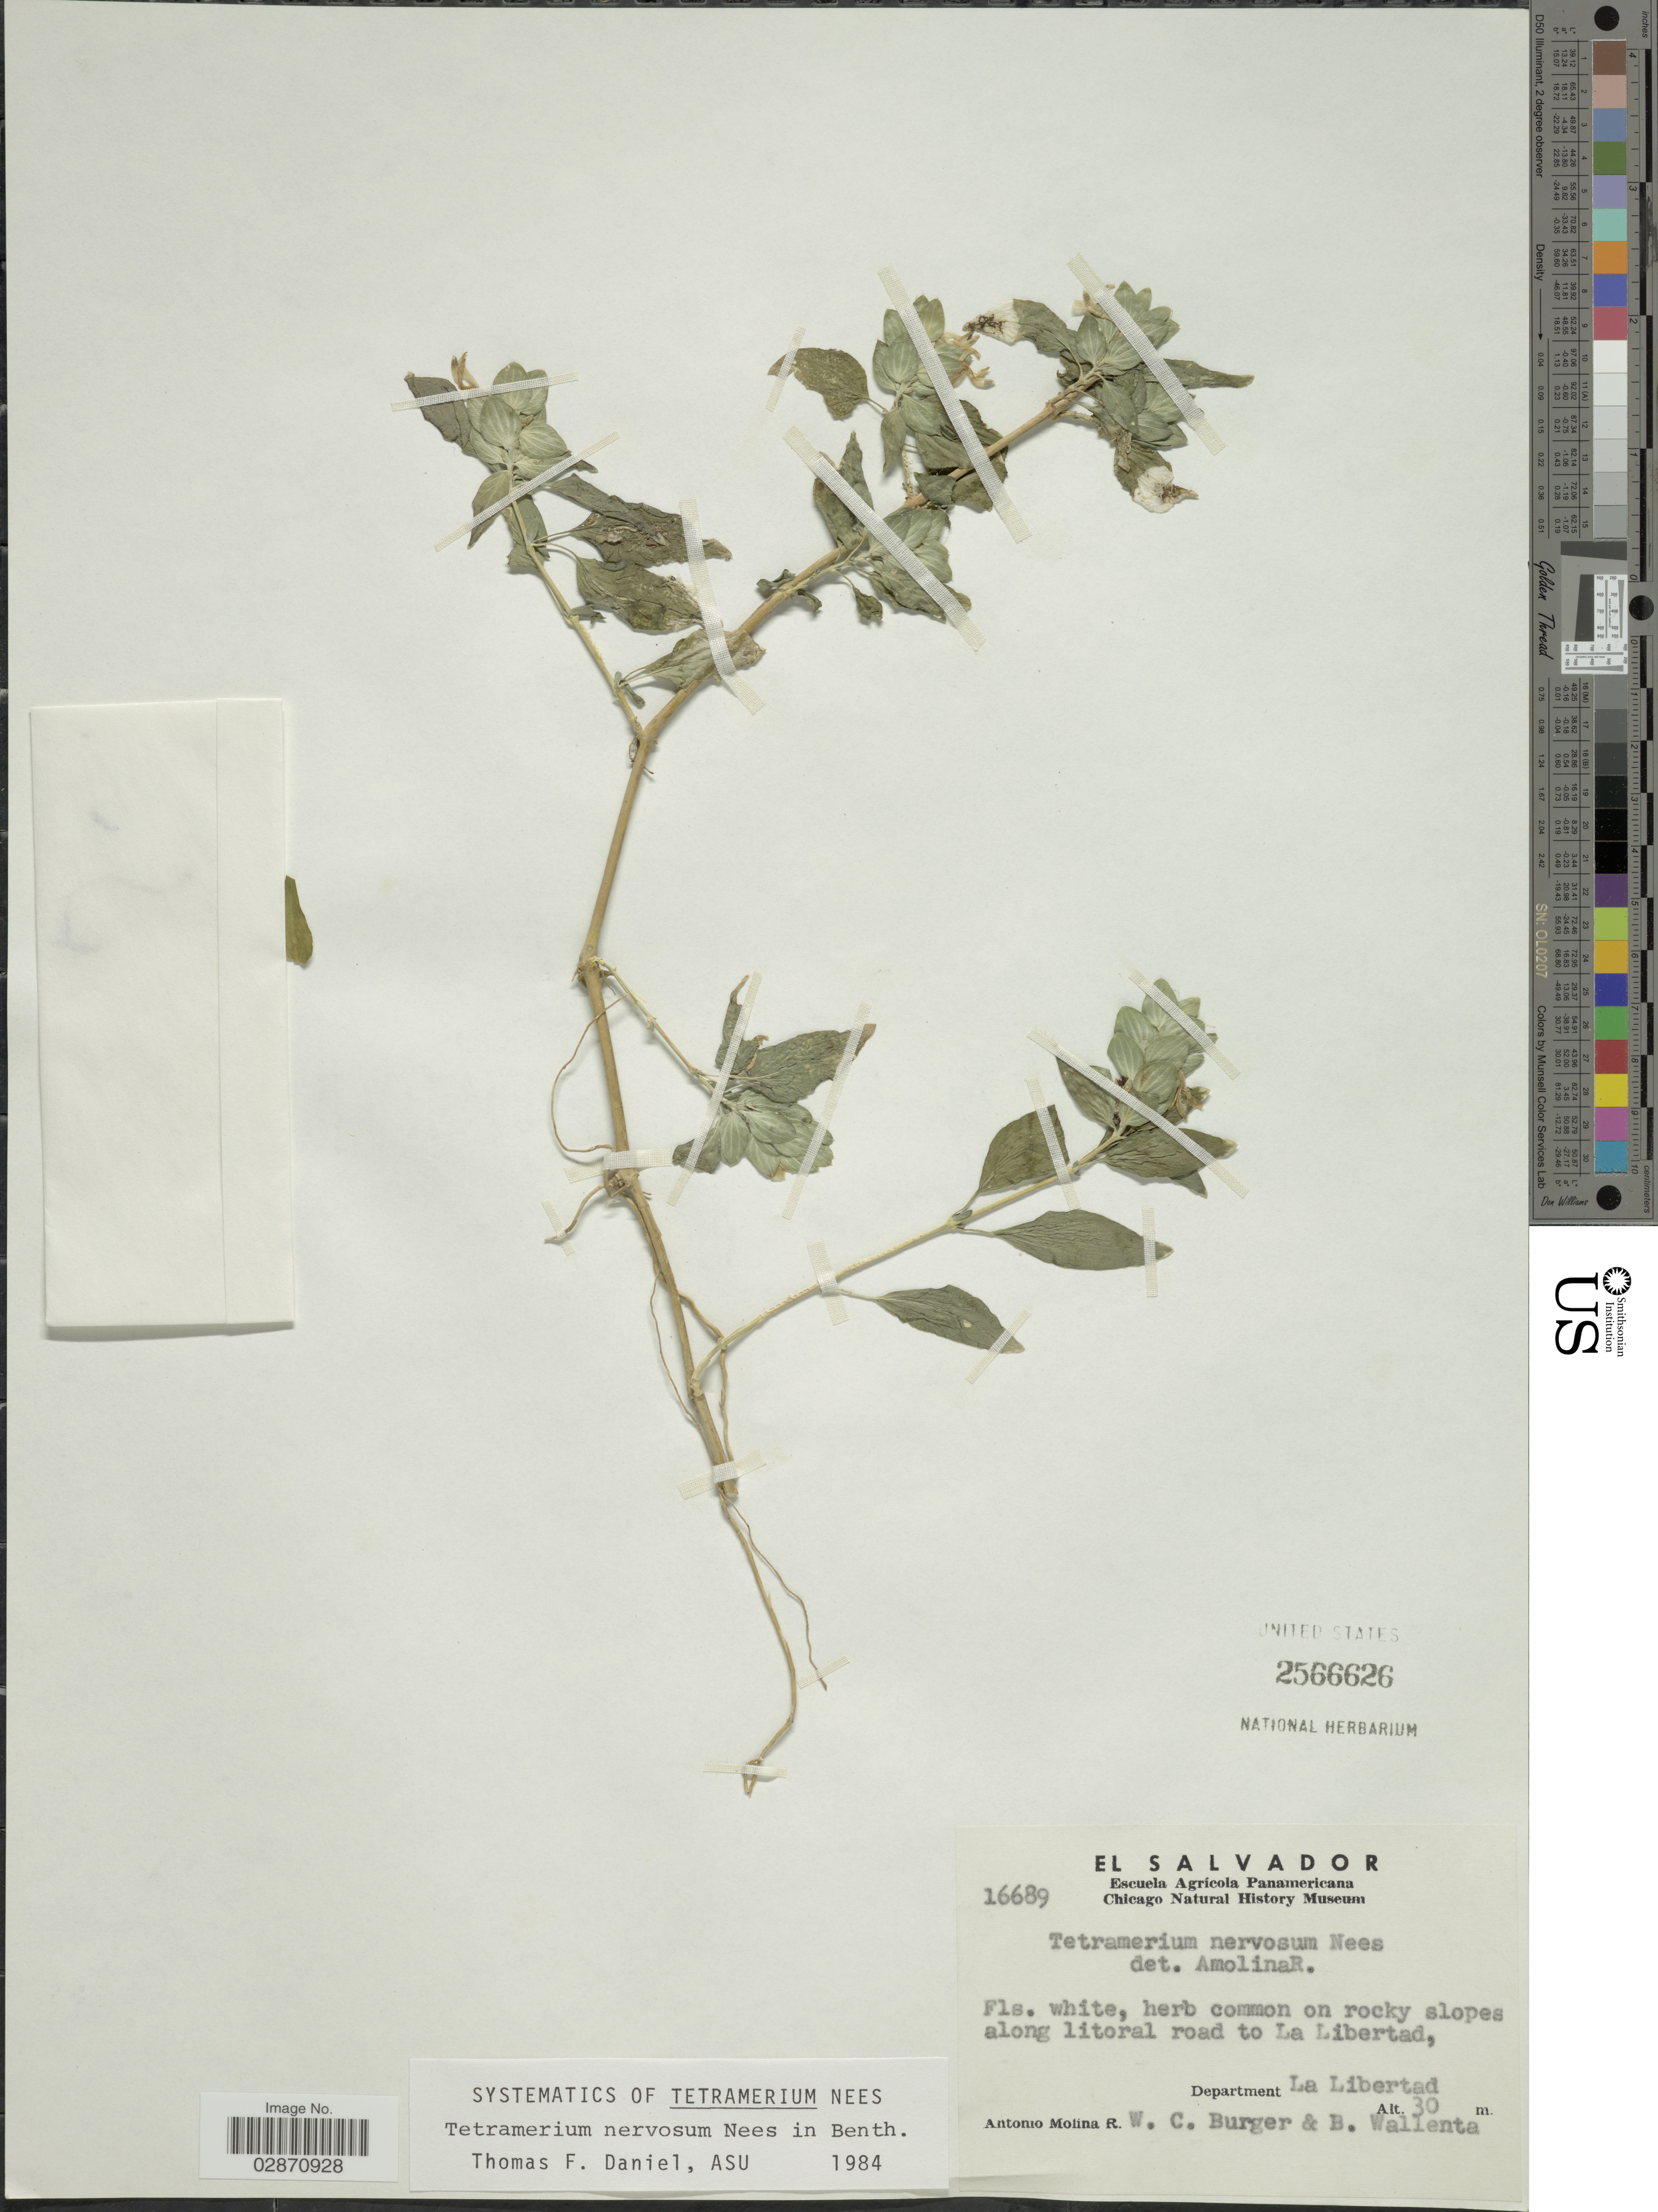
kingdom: Plantae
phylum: Tracheophyta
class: Magnoliopsida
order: Lamiales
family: Acanthaceae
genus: Tetramerium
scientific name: Tetramerium nervosum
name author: Nees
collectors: A. Molina R., W. Burger & B. Wallenta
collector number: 16689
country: El Salvador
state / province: La Libertad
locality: Slopes along litoral road to La Libertad, Department La Libertad.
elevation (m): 30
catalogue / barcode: US 2566626